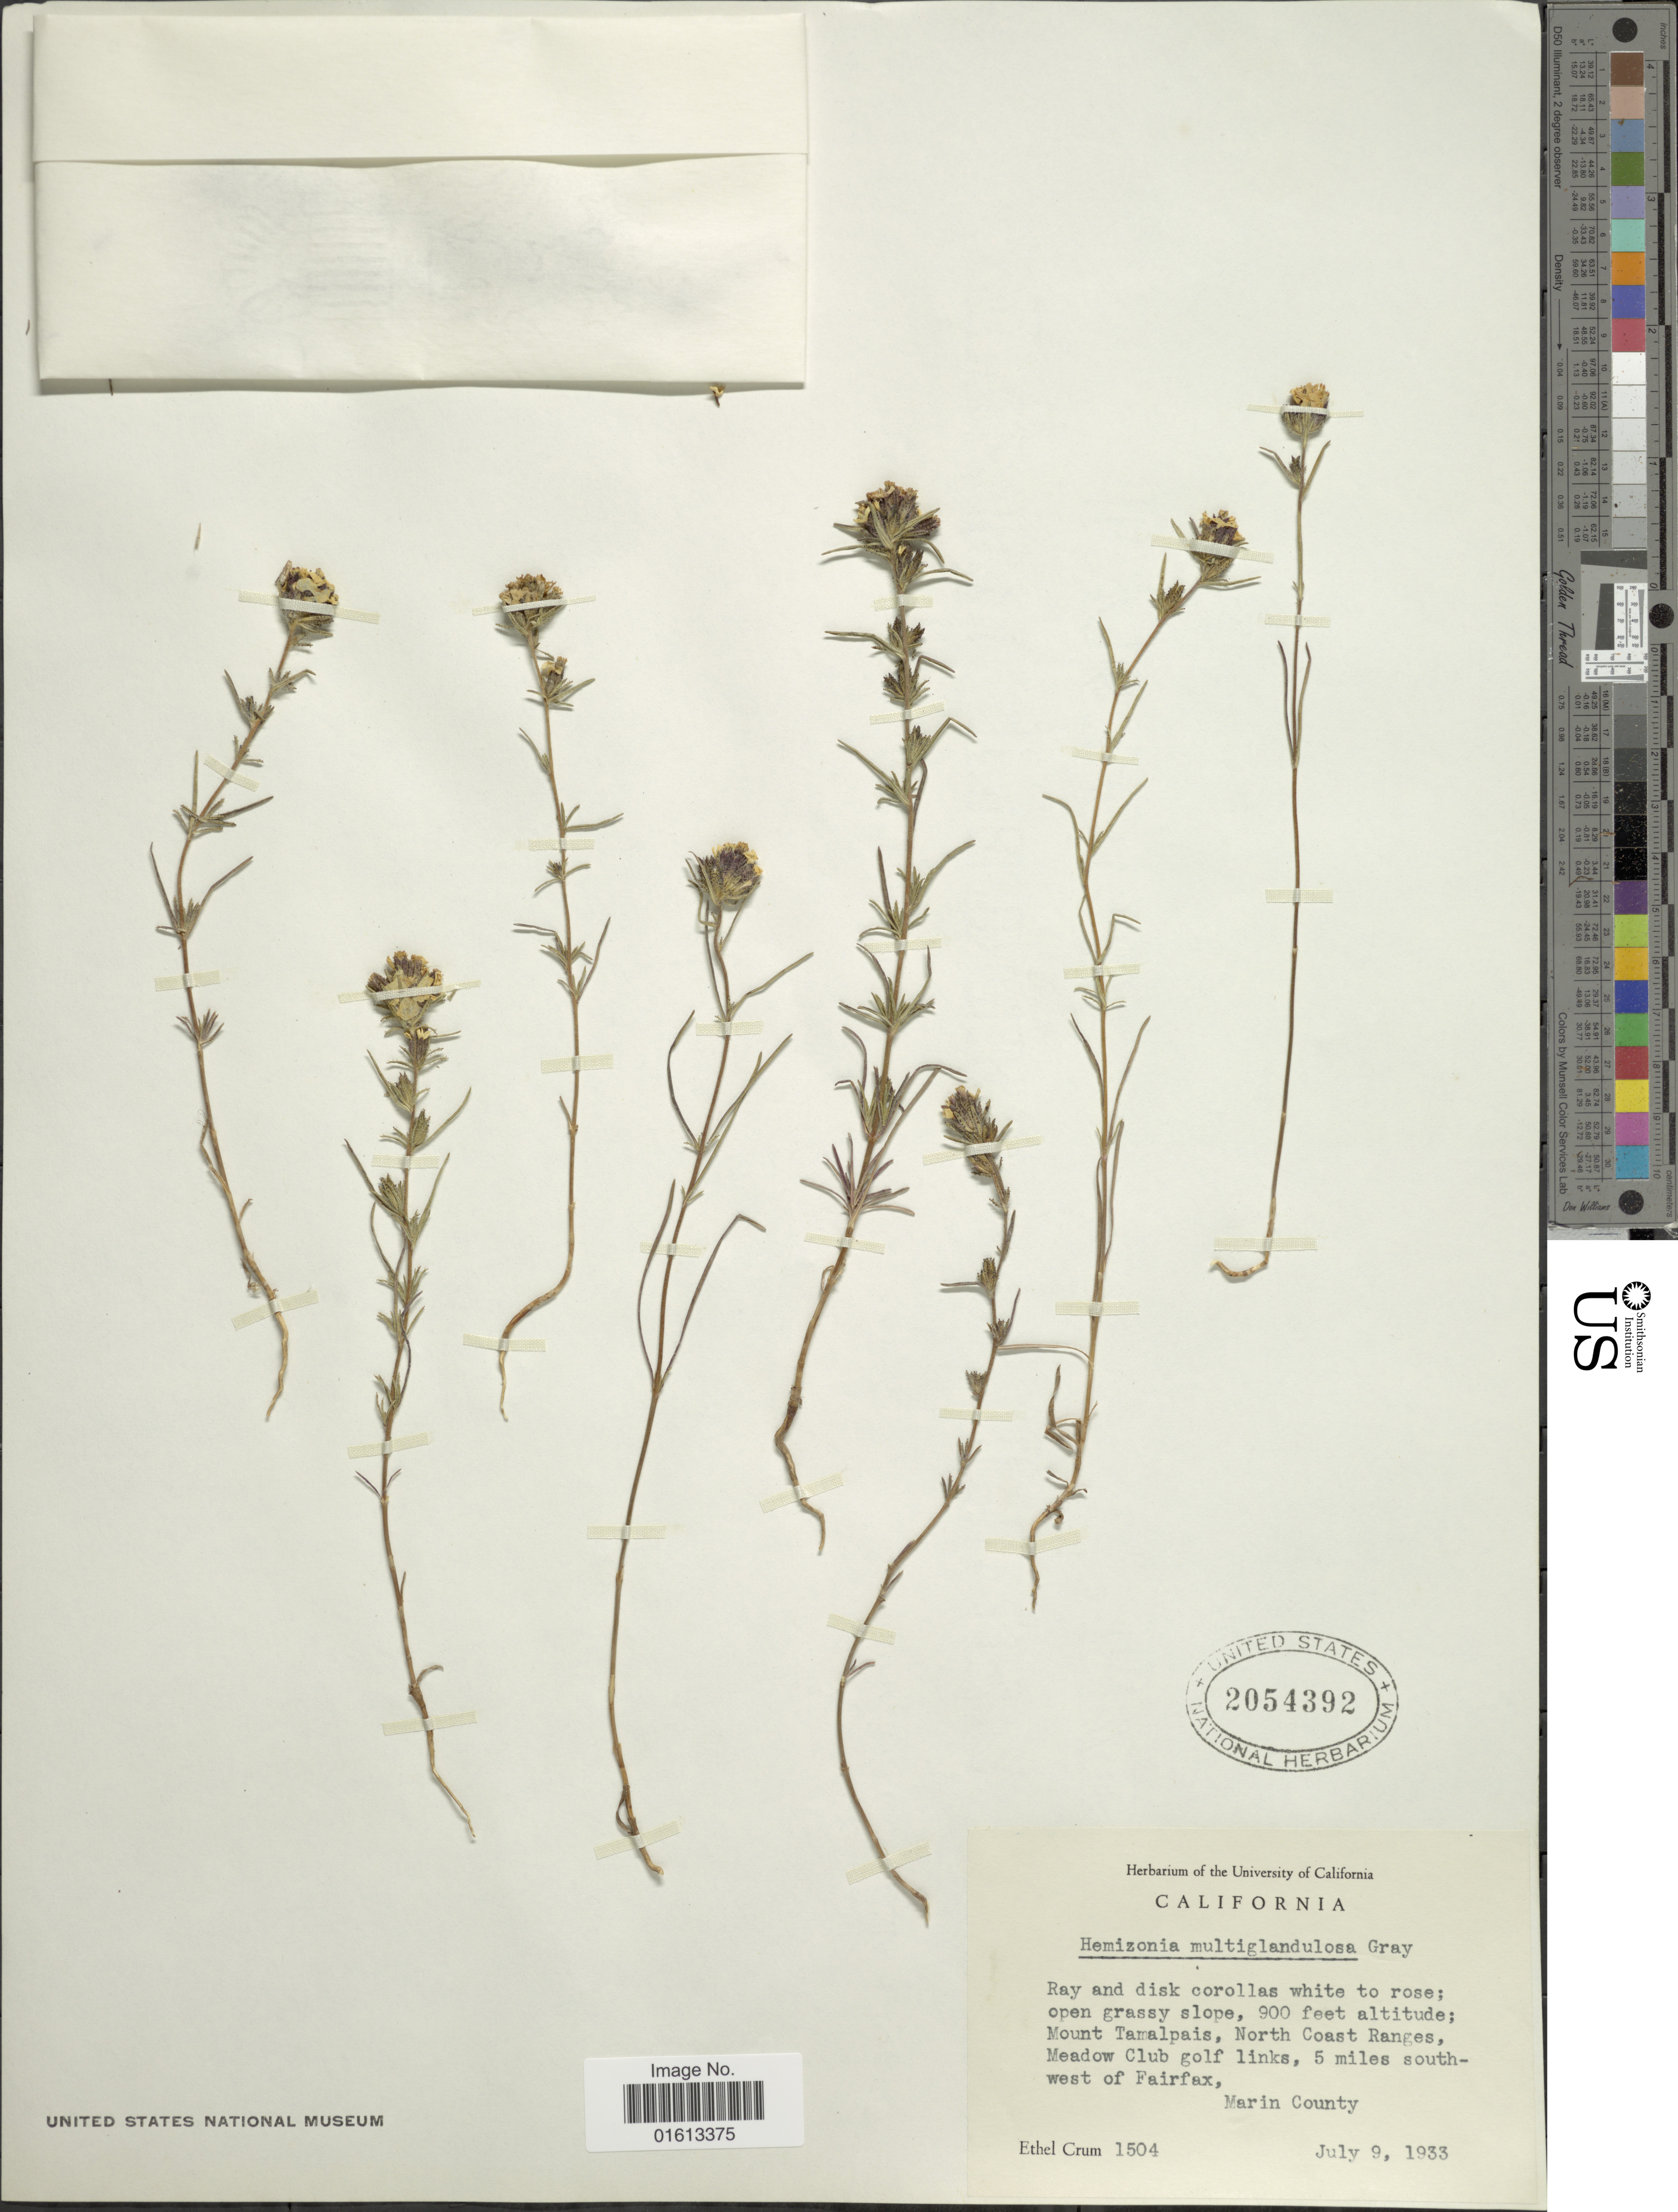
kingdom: Plantae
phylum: Tracheophyta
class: Magnoliopsida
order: Asterales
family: Asteraceae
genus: Calycadenia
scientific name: Calycadenia multiglandulosa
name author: DC.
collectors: E. K. Crum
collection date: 1933-07-09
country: United States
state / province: California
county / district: Marin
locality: Mount Tamalpais, Nort Coast Ranges, Meadow Club golf links, 5 miles southwest of Fairfax, Marin County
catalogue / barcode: US 2054392